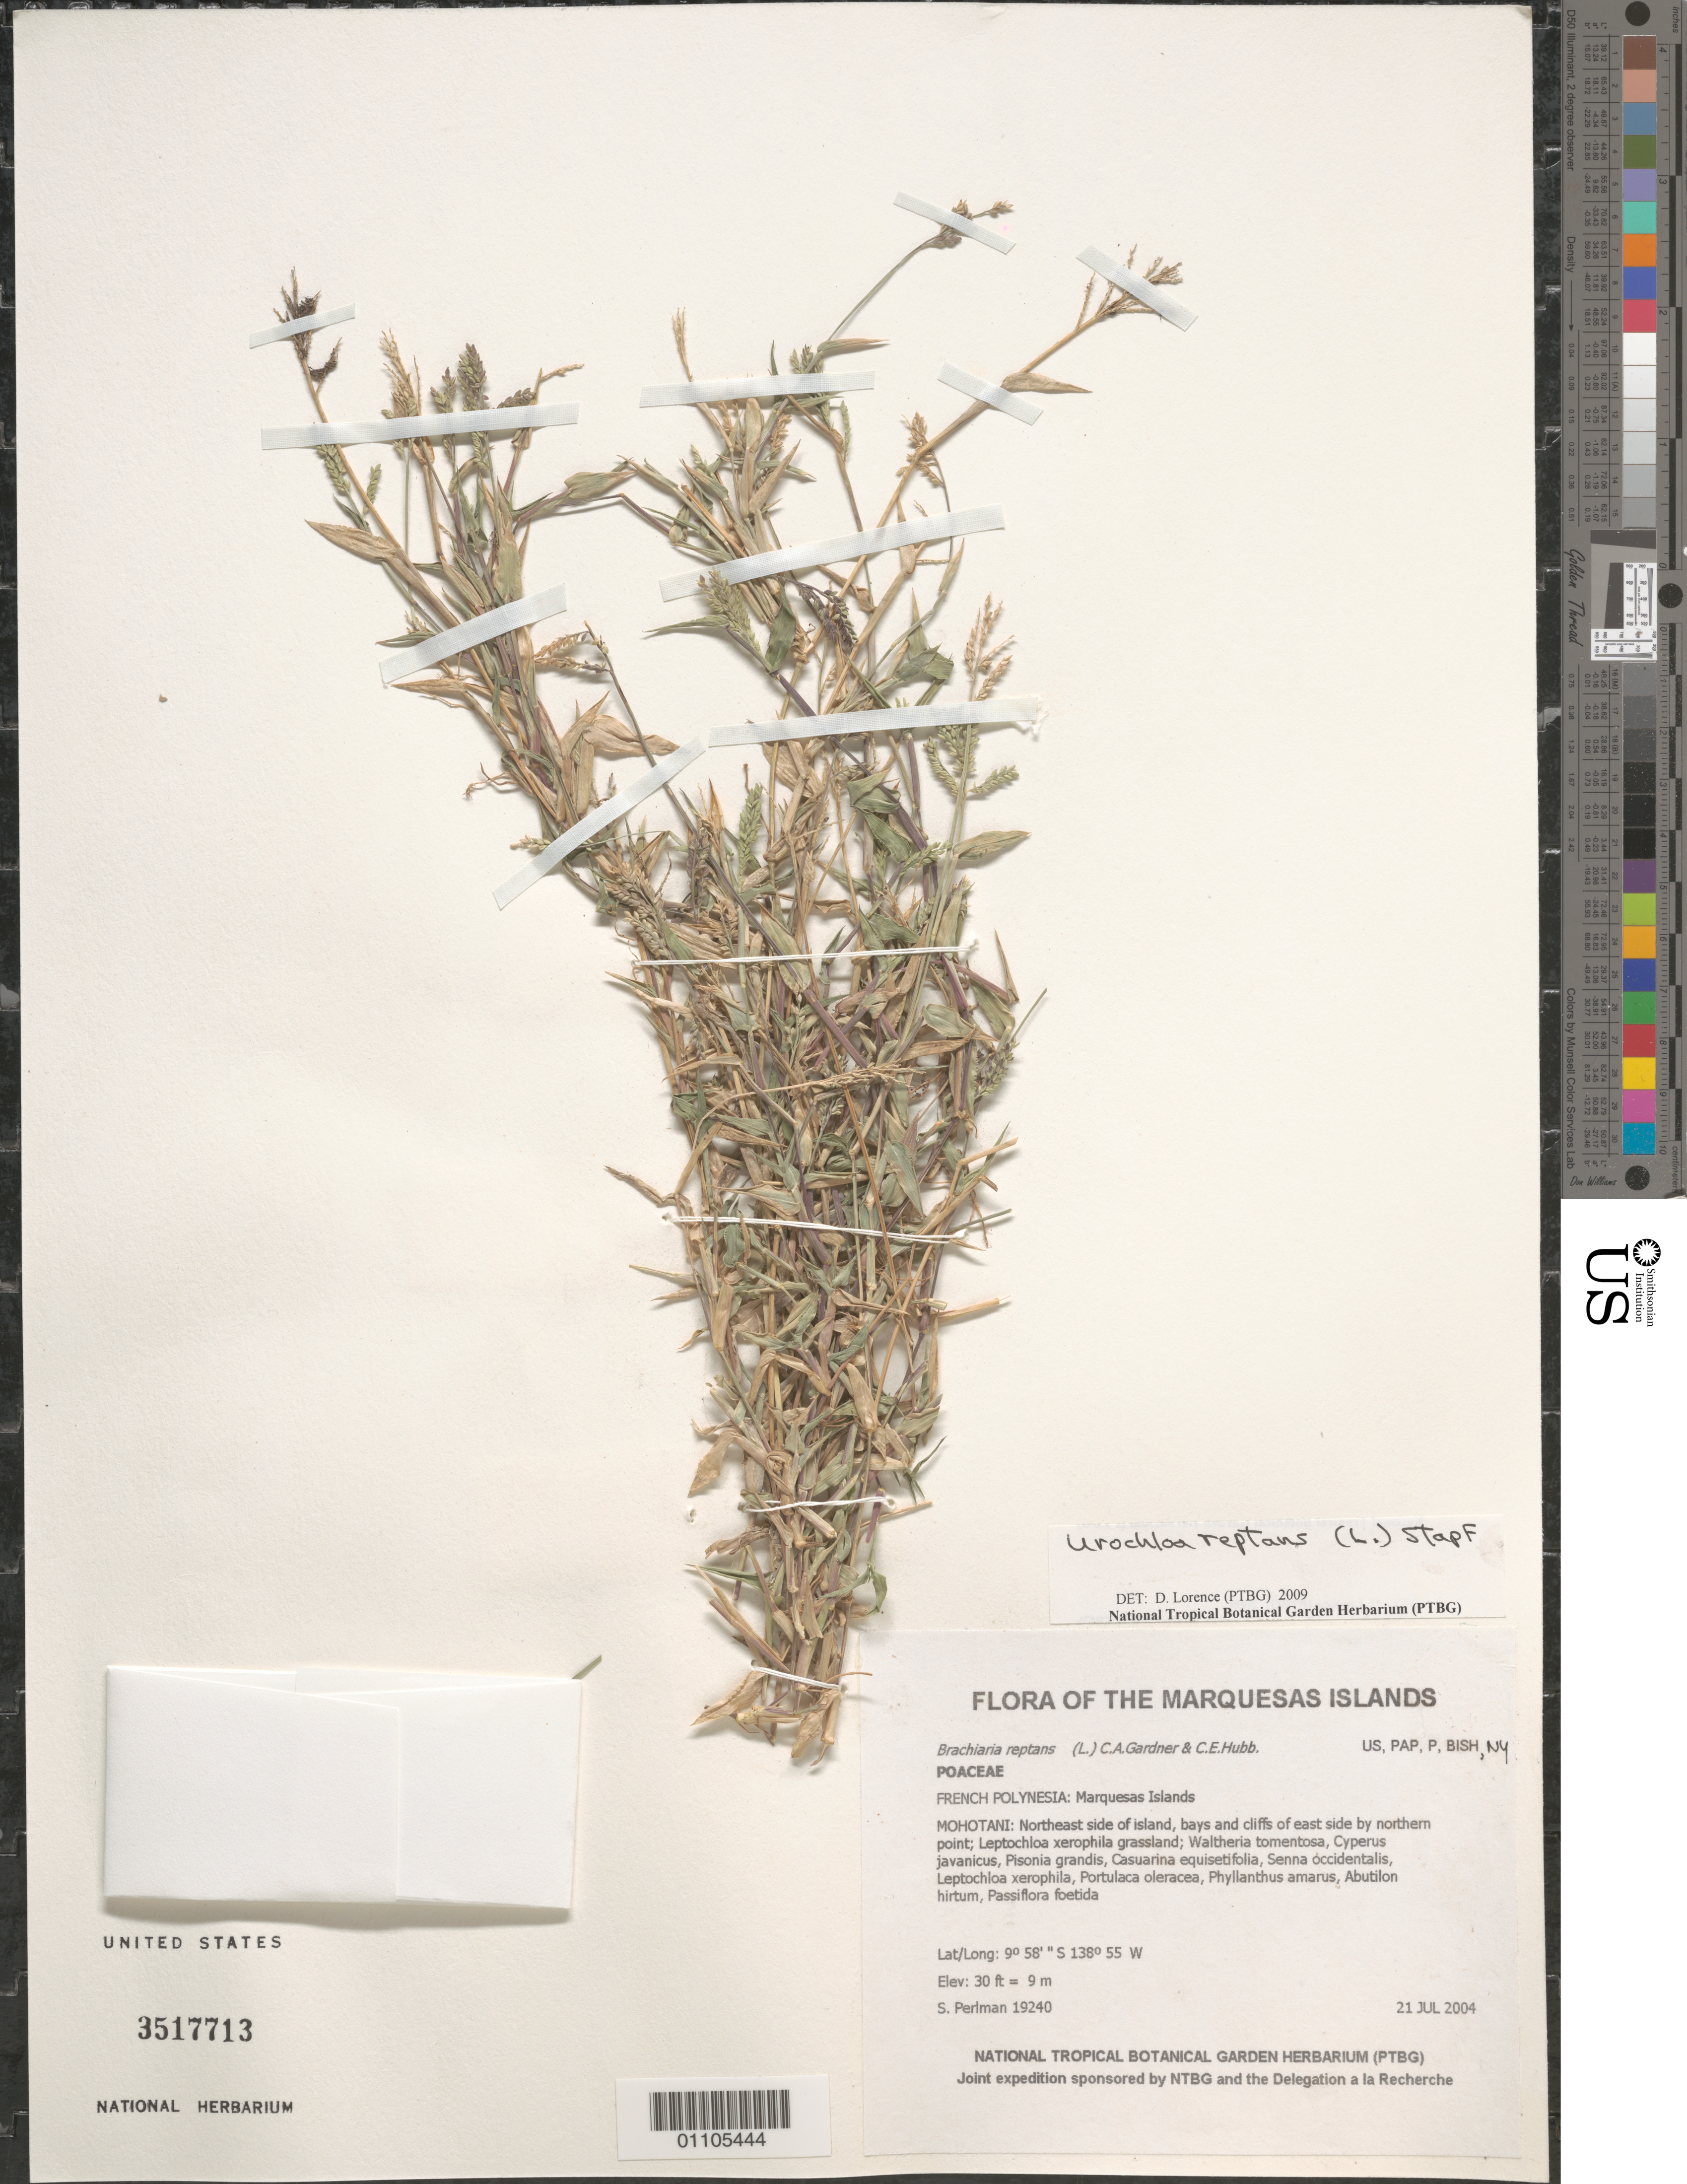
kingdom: Plantae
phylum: Tracheophyta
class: Liliopsida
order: Poales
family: Poaceae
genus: Urochloa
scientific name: Urochloa reptans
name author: (L.) Stapf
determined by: Lorence, David H.; Wagner, W. H.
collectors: S. P. Perlman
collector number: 19240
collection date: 2004-07-21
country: French Polynesia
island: Mohotani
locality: Northeast side of island, bays and cliffs of east side by northern point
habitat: Leptochloa xerophila grassland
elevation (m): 9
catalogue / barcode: US 3517713